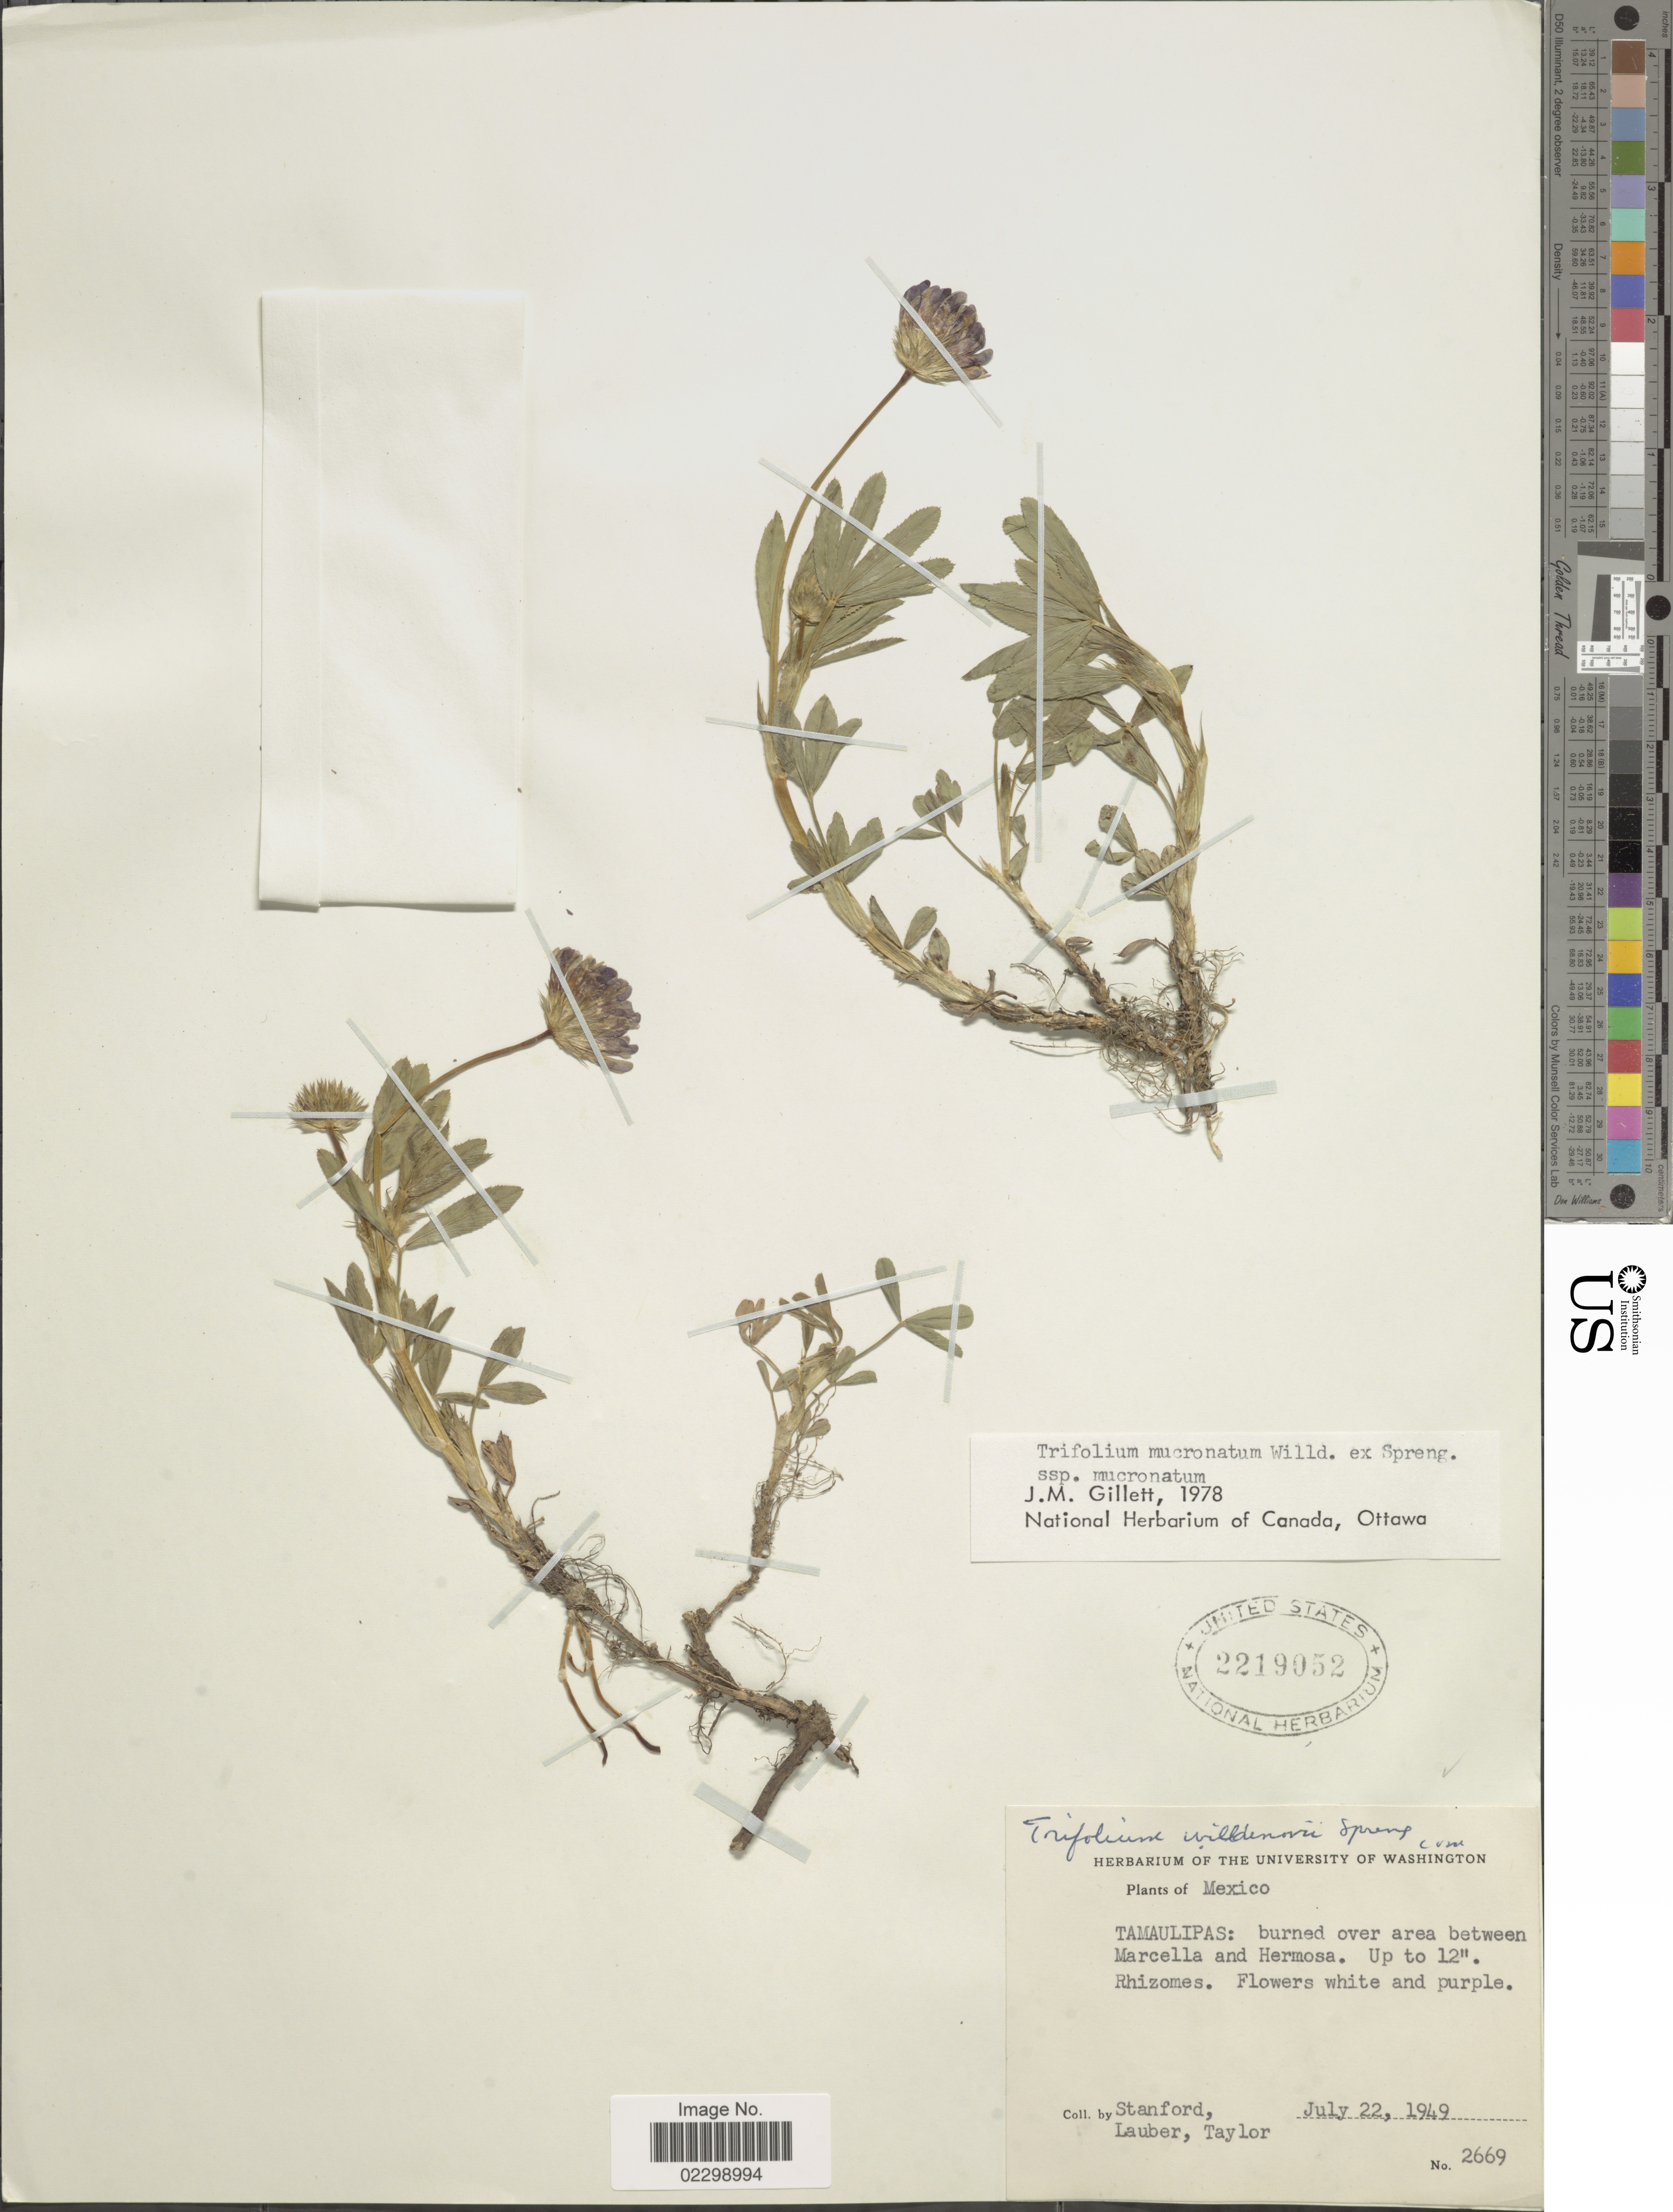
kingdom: Plantae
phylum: Tracheophyta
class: Magnoliopsida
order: Fabales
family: Fabaceae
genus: Trifolium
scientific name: Trifolium mucronatum subsp. mucronatum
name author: Willd. ex Spreng.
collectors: -. Stanford, -. Lauber & -. Taylor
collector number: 2669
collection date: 1949-07-22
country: Mexico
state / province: Tamaulipas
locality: Burned over area between Marcella and Hermosa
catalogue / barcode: US 2219052